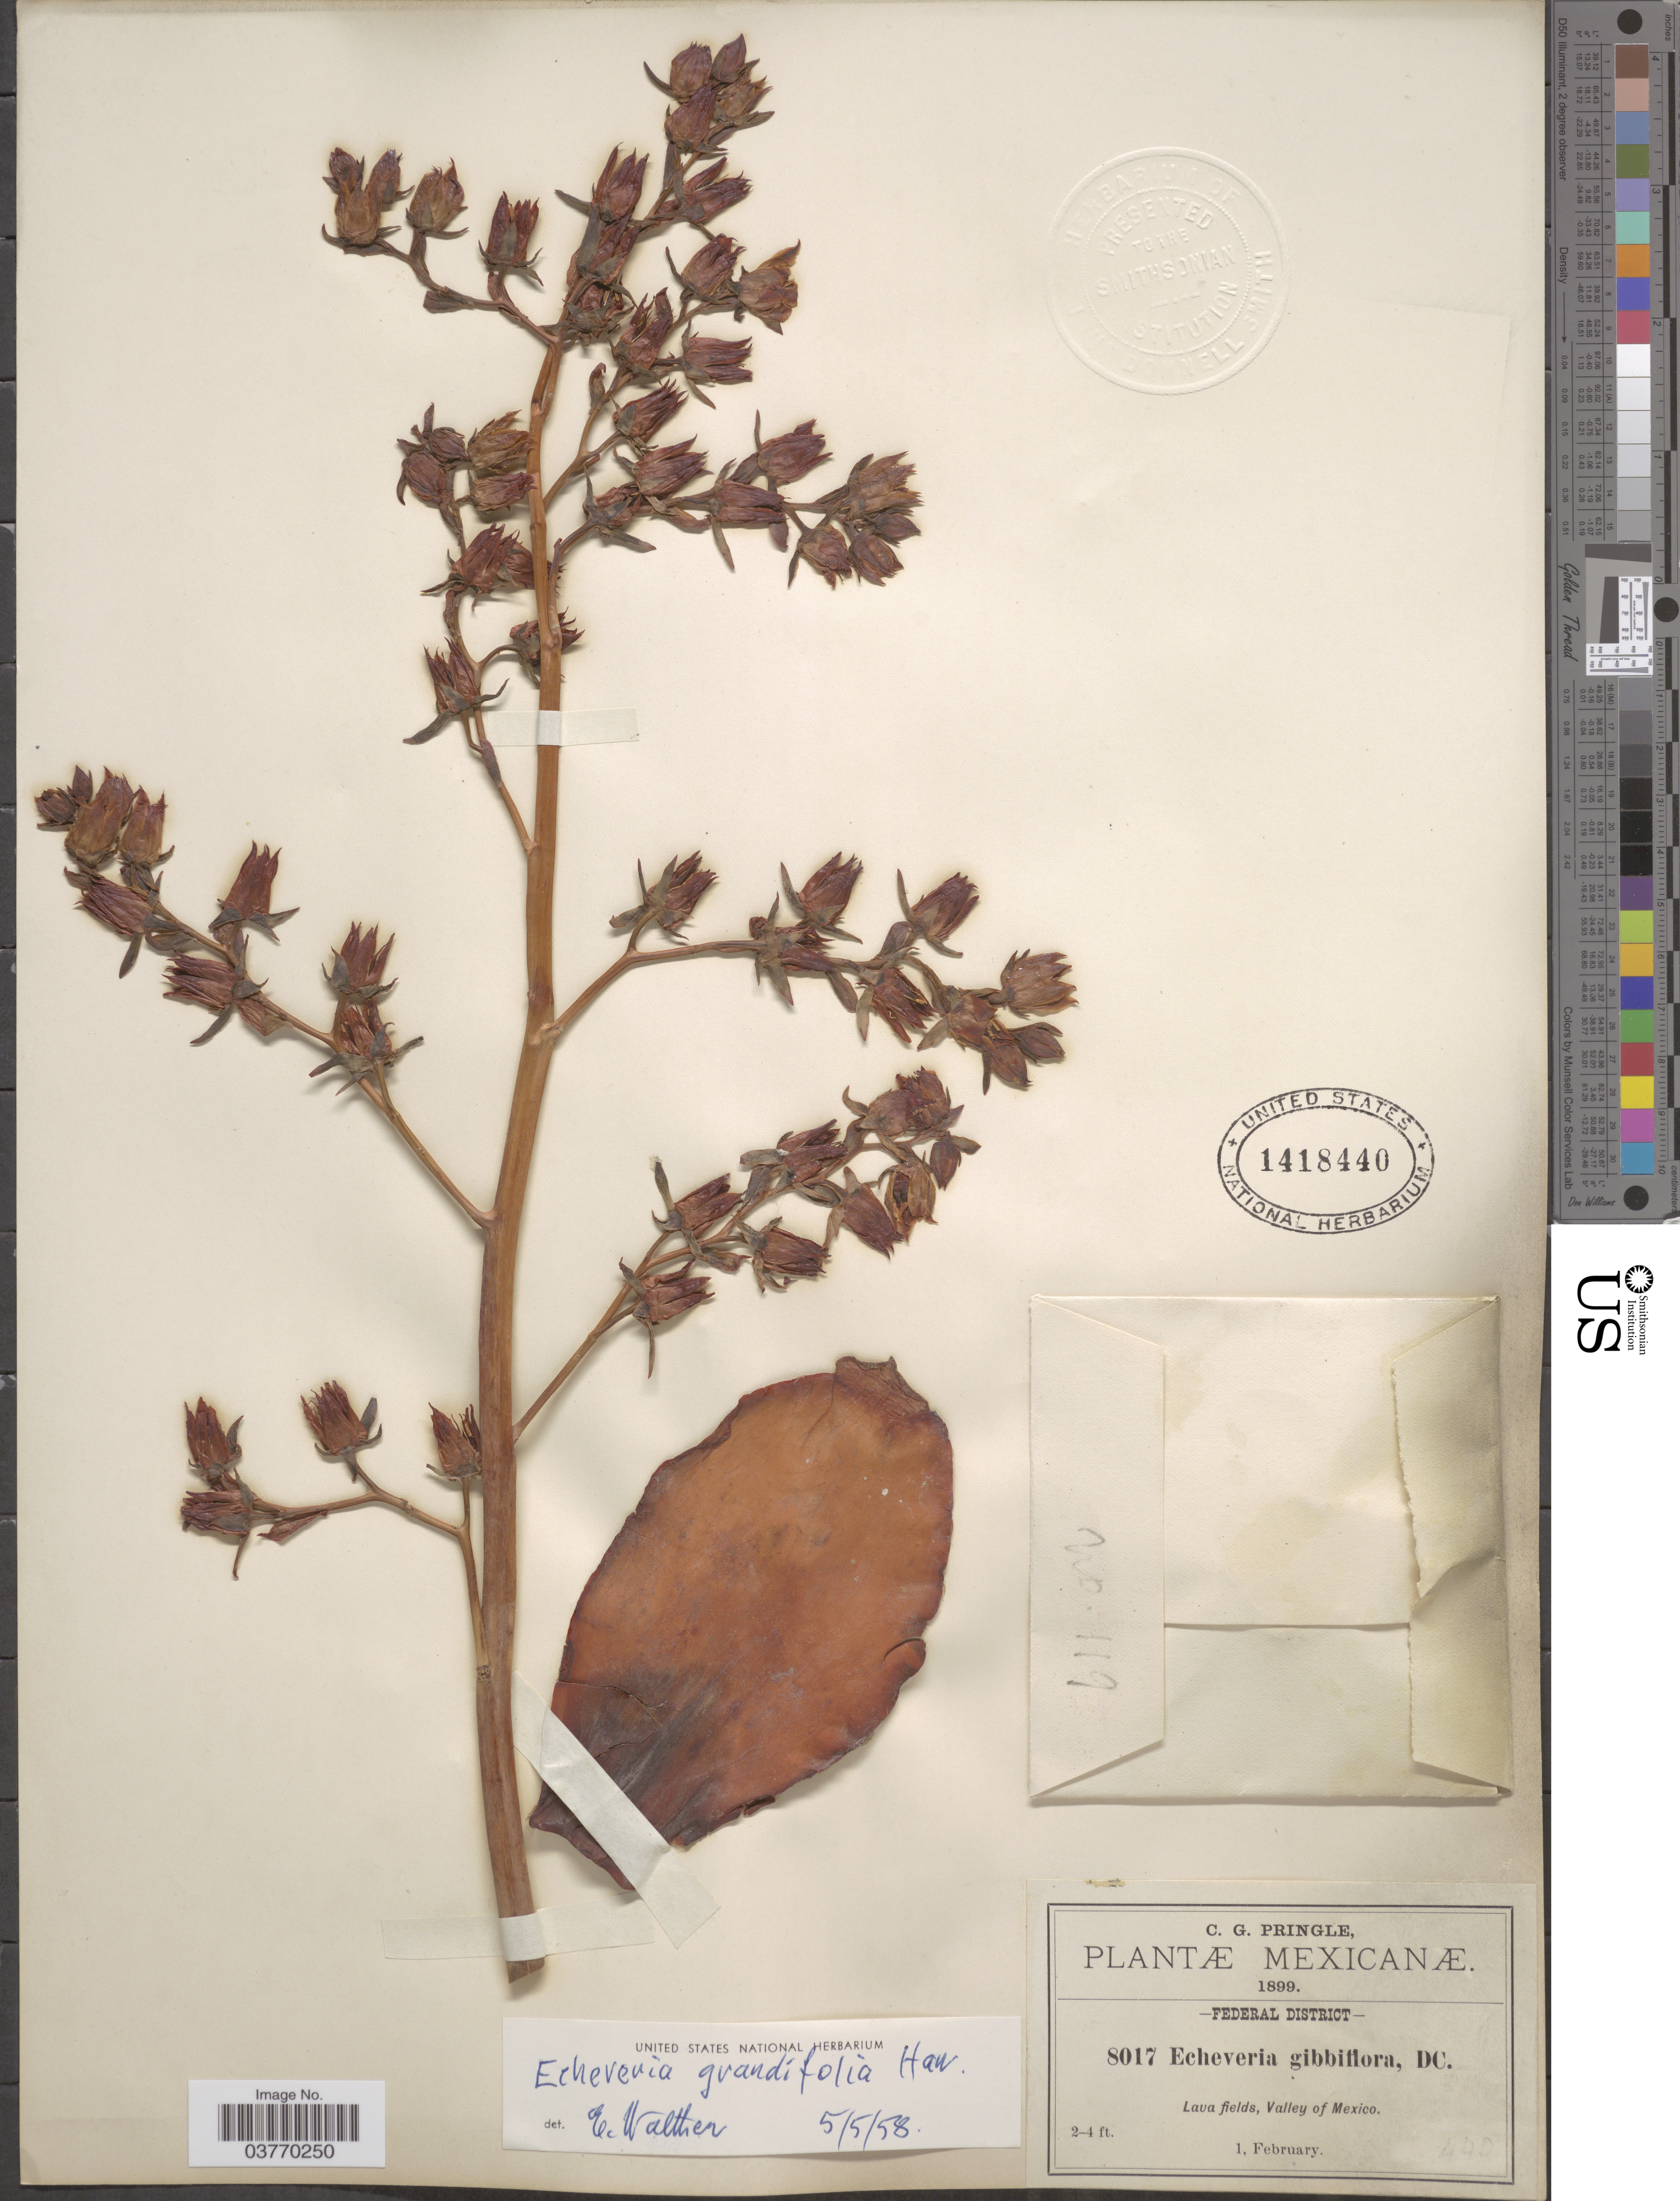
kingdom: Plantae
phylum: Tracheophyta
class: Magnoliopsida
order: Saxifragales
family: Crassulaceae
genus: Echeveria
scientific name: Echeveria grandifolia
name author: Haw.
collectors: C. G. Pringle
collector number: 8017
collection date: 1899-02-01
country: Mexico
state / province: Distrito Federal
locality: Lava fields, Valley of Mexico.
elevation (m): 1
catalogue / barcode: US 1418440